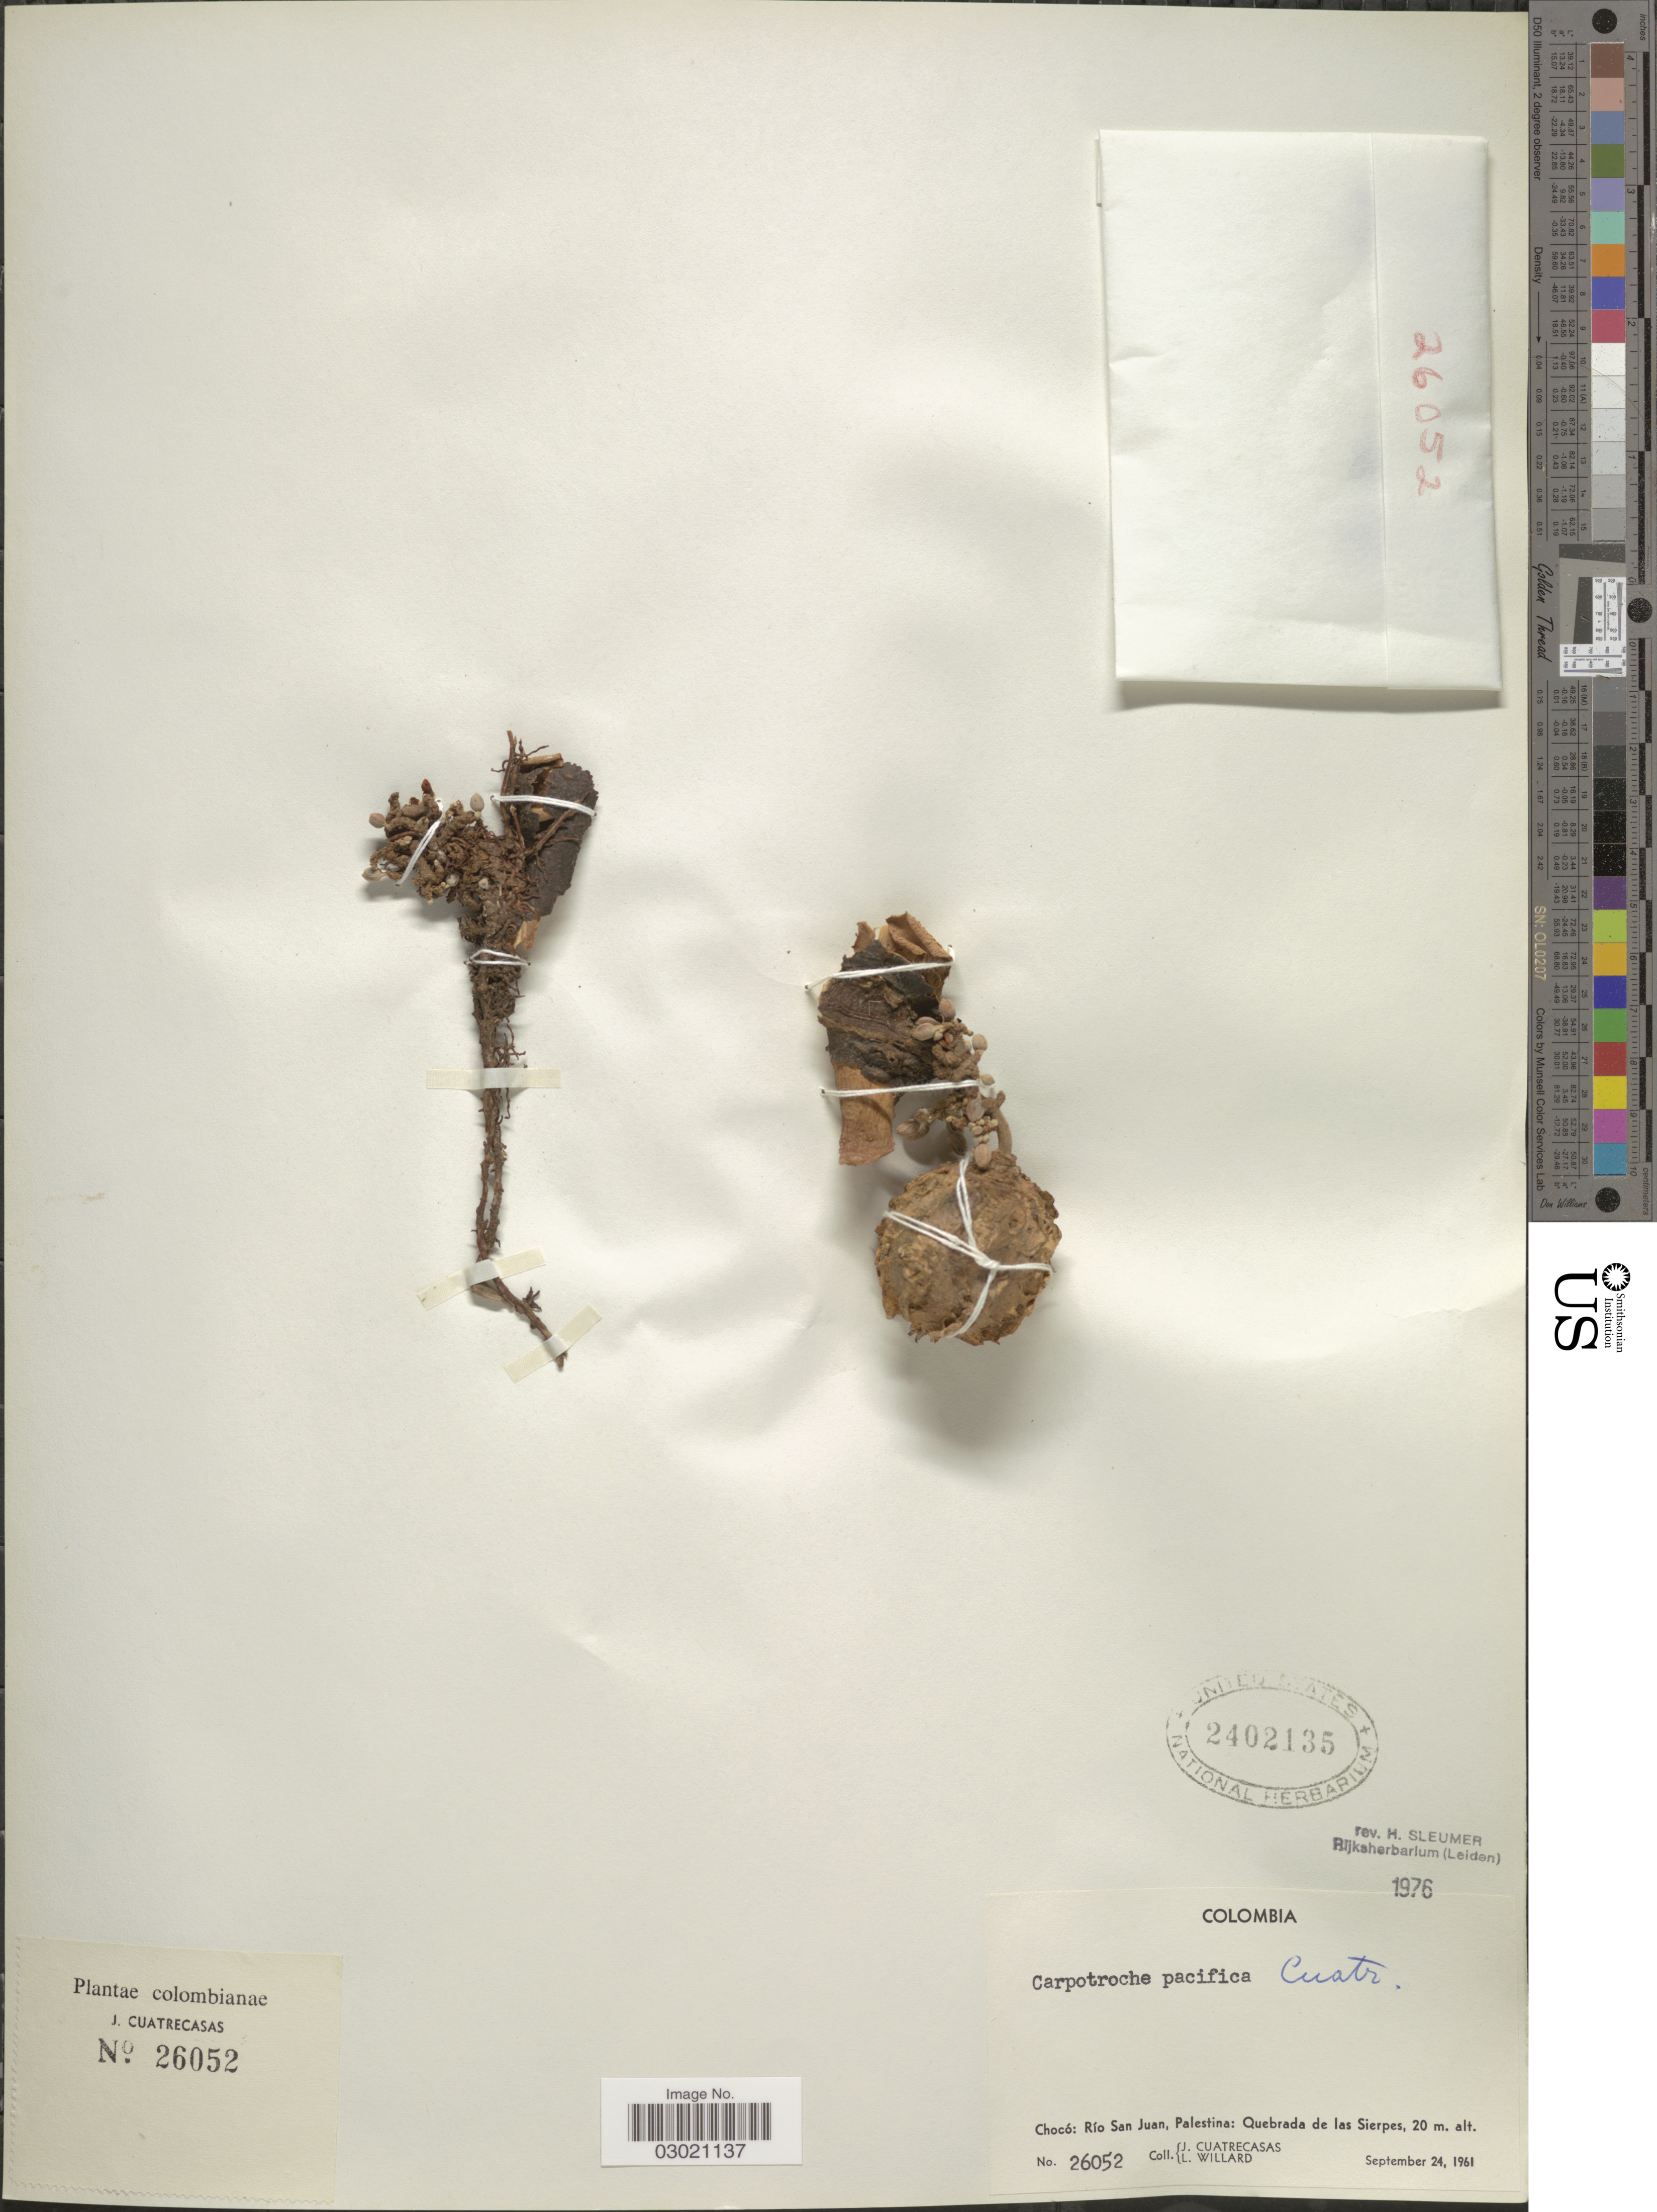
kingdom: Plantae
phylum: Tracheophyta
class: Magnoliopsida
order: Malpighiales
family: Achariaceae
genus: Carpotroche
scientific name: Carpotroche pacifica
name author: (Cuatrec.) Cuatrec.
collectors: J. Cuatrecasas & L. Willard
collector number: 26052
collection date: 1961-09-24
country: Colombia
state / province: Chocó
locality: Río San Juan, Palestina: Quebrada de las Sierpes.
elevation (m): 20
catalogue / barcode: US 2402135